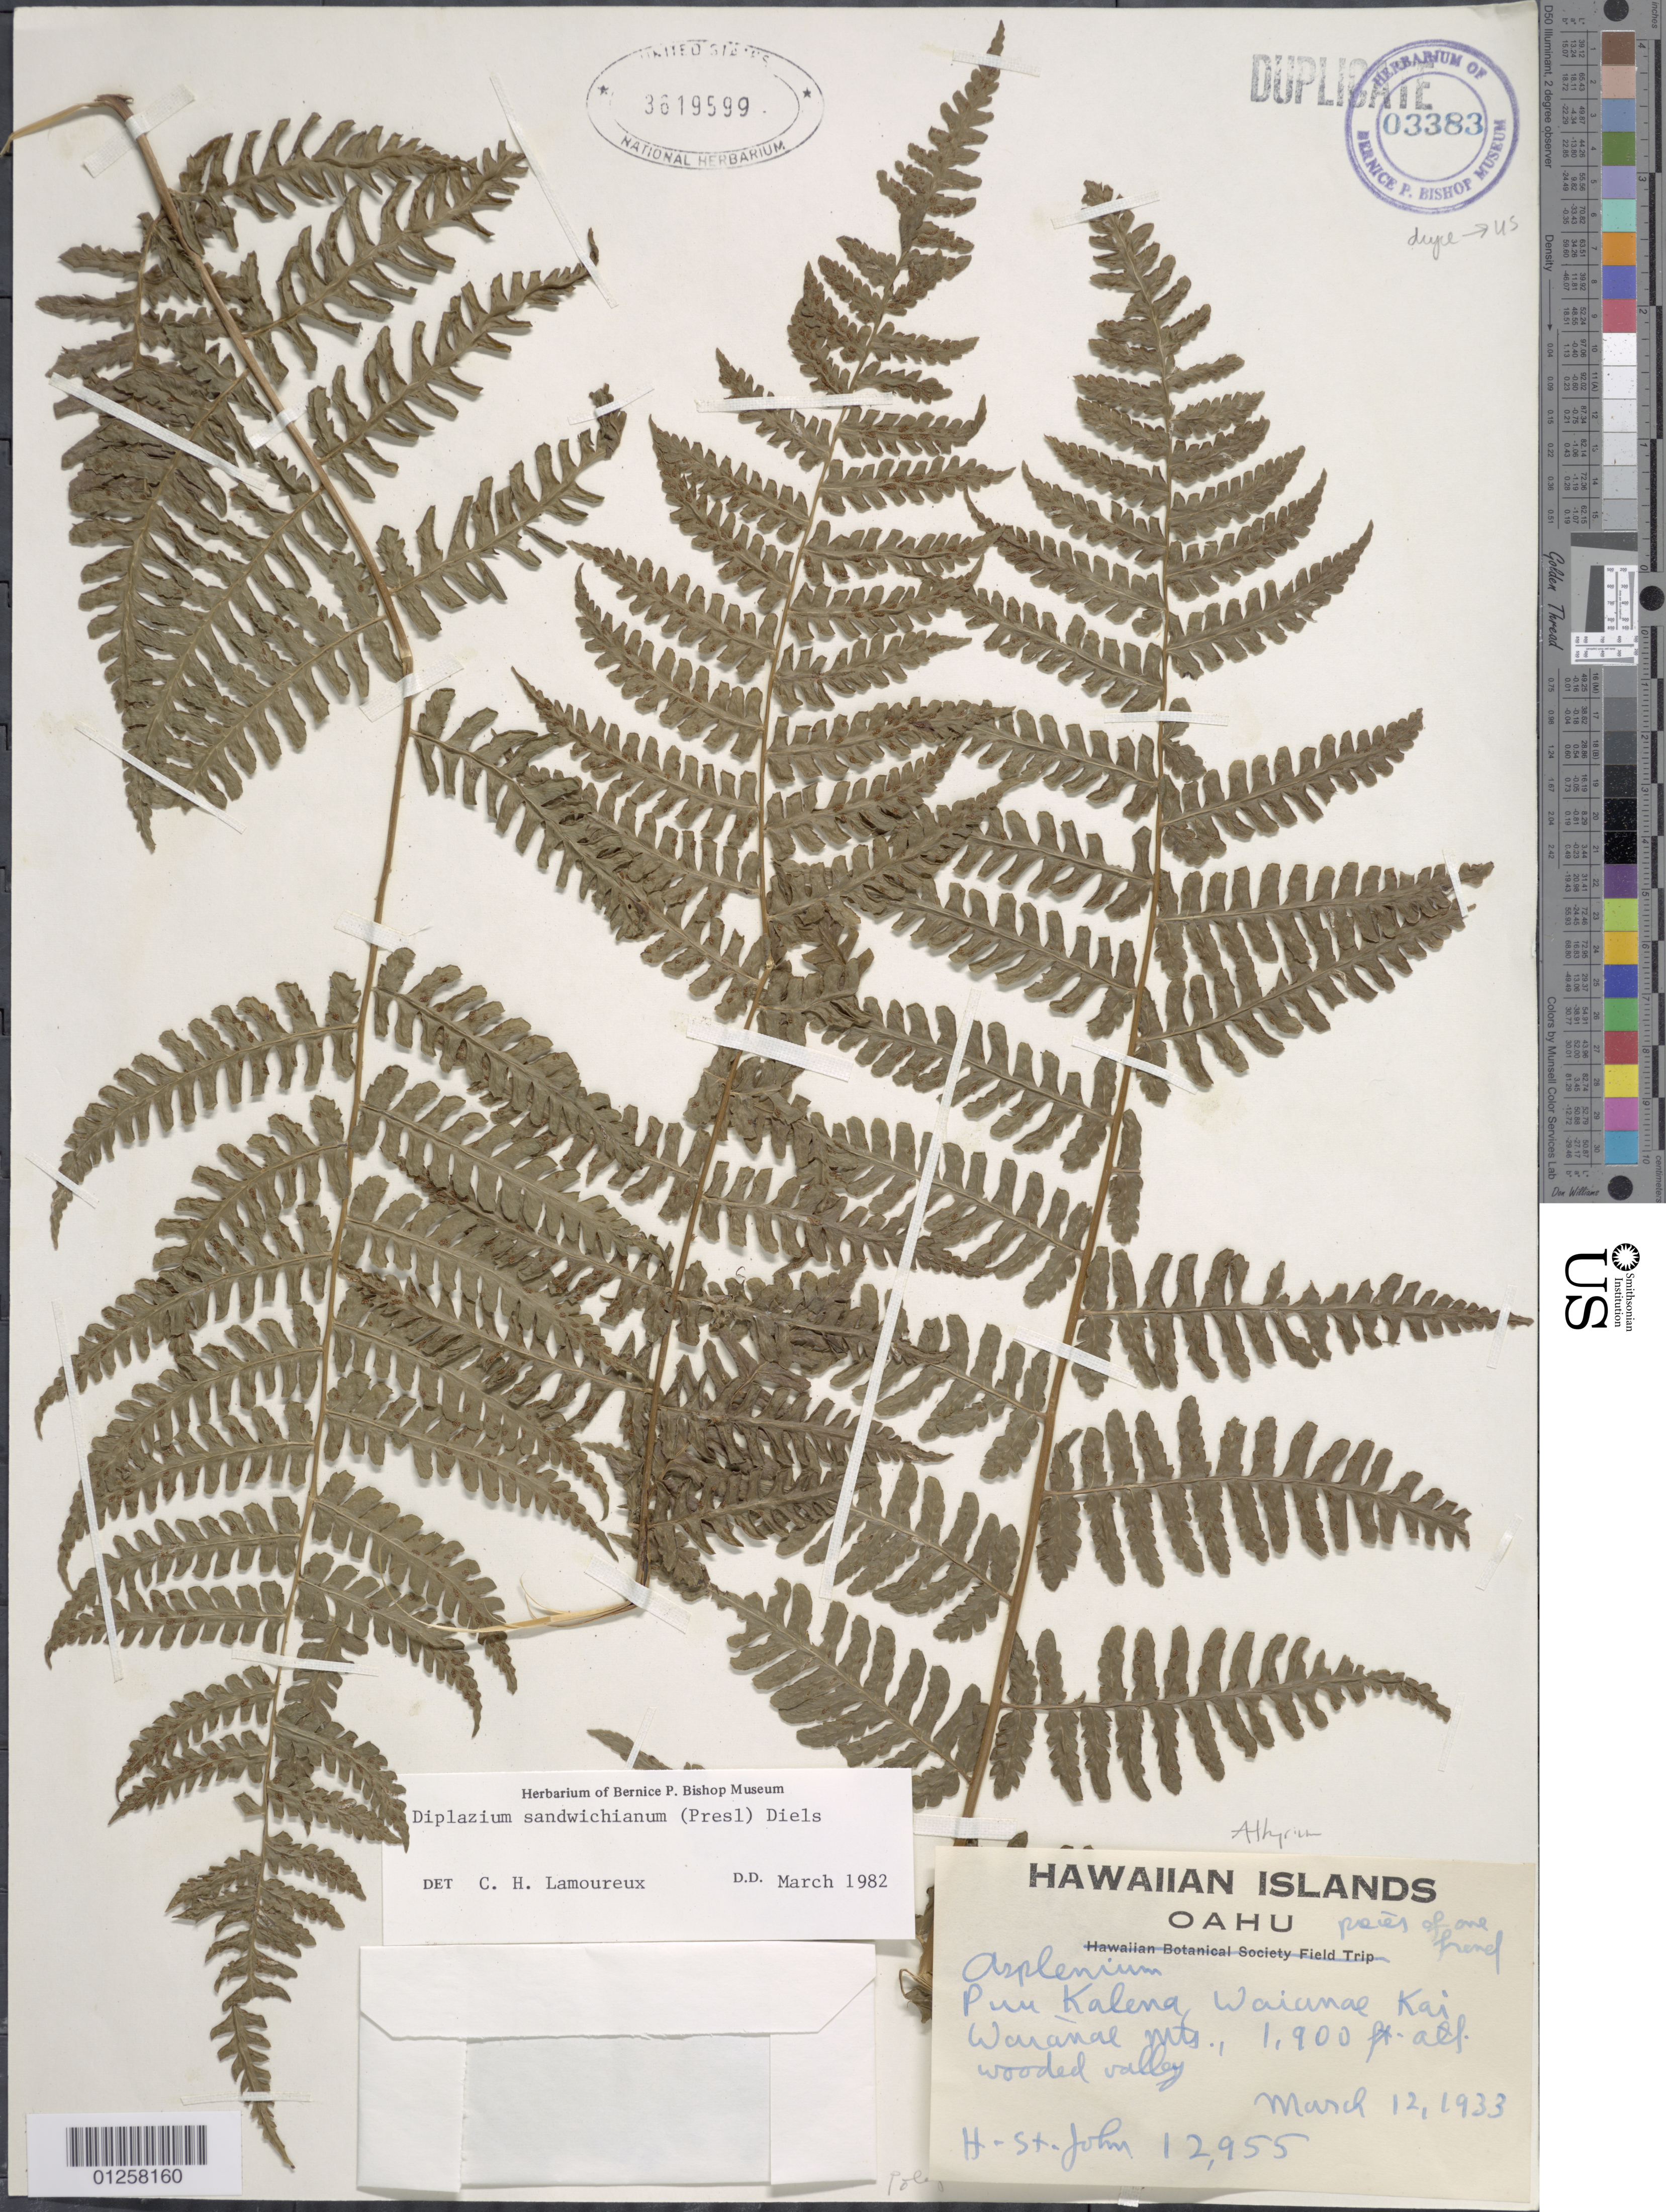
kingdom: Plantae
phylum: Tracheophyta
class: Polypodiopsida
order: Polypodiales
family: Athyriaceae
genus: Diplazium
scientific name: Diplazium sandwichianum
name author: (C. Presl) Diels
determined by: Lamoureux, C. H.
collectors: H. St. John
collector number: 12955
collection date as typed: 12 Mar 1933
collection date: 1933-03-12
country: United States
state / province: Hawaii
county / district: Honolulu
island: Oahu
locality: Waianae Kai, Puu Kalena, Waianae Mts.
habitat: Woody valley.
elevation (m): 579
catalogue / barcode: US 3619599